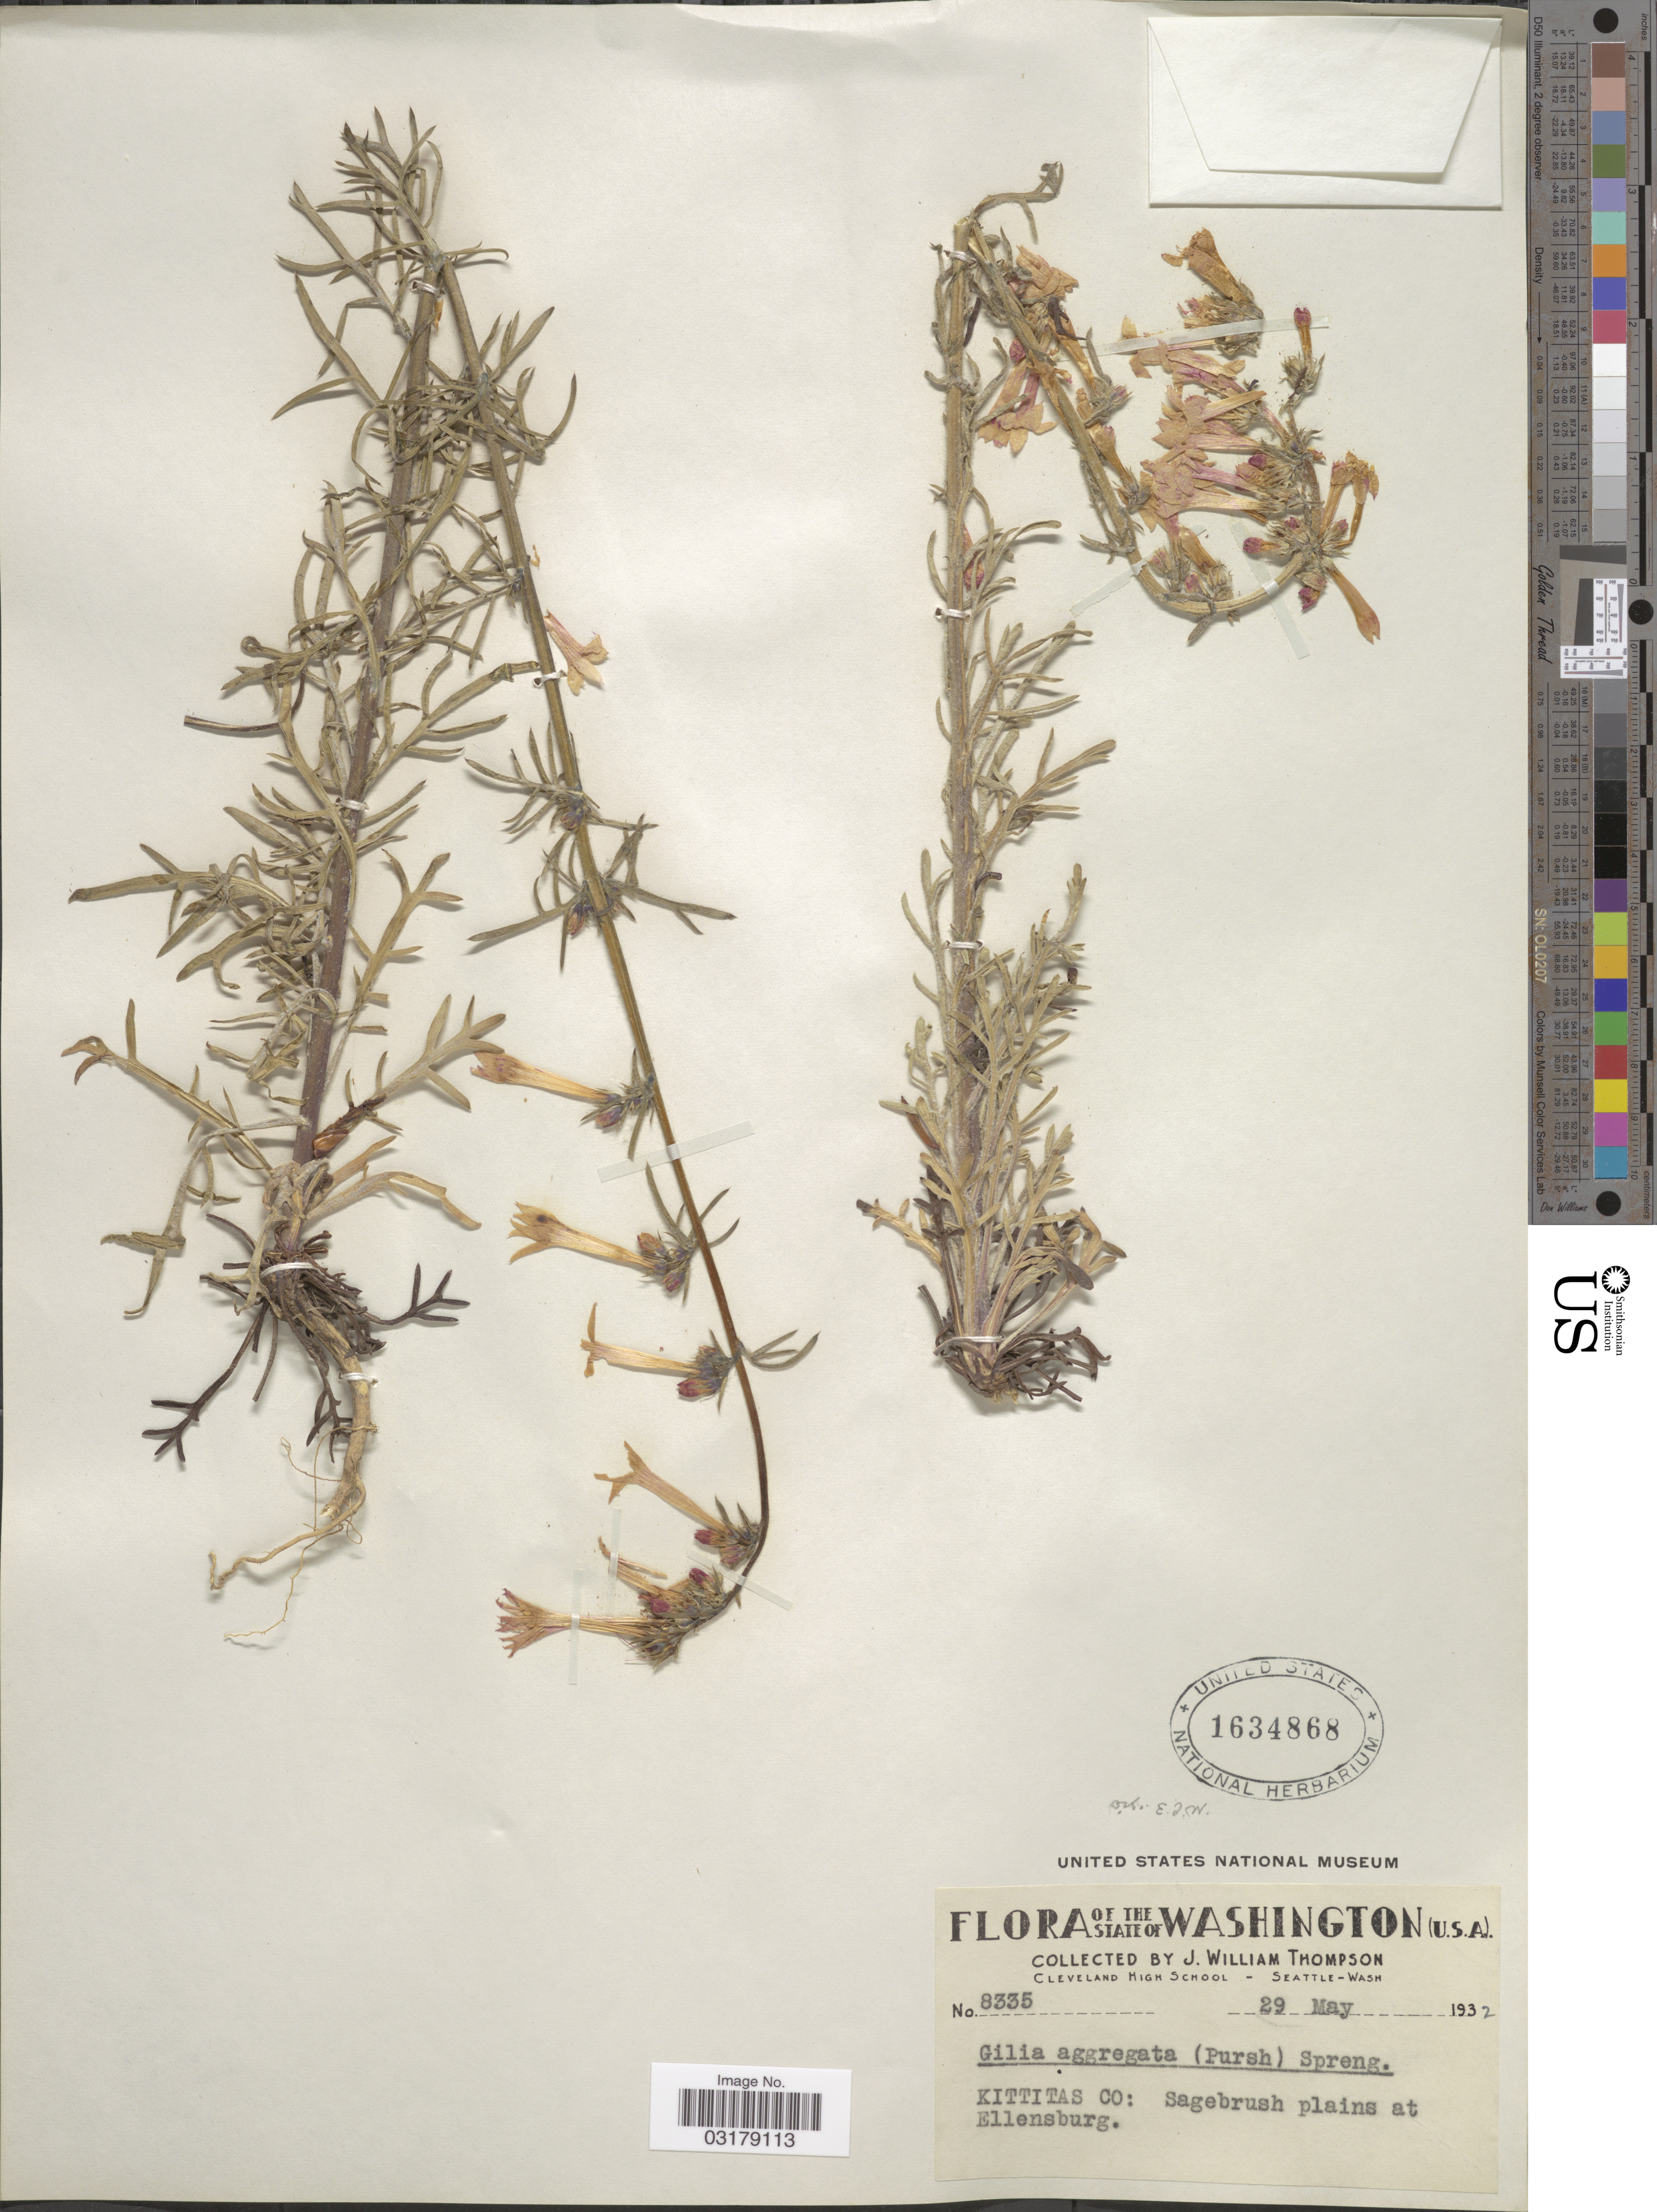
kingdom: Plantae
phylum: Tracheophyta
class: Magnoliopsida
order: Ericales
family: Polemoniaceae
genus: Ipomopsis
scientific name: Ipomopsis aggregata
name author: (Pursh) V.E. Grant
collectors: J. W. Thompson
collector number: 8335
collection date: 1932-05-29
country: United States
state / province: Washington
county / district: Kittitas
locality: Kittitas Co: Sagebrush plains at Ellensburg.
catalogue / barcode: US 1634868